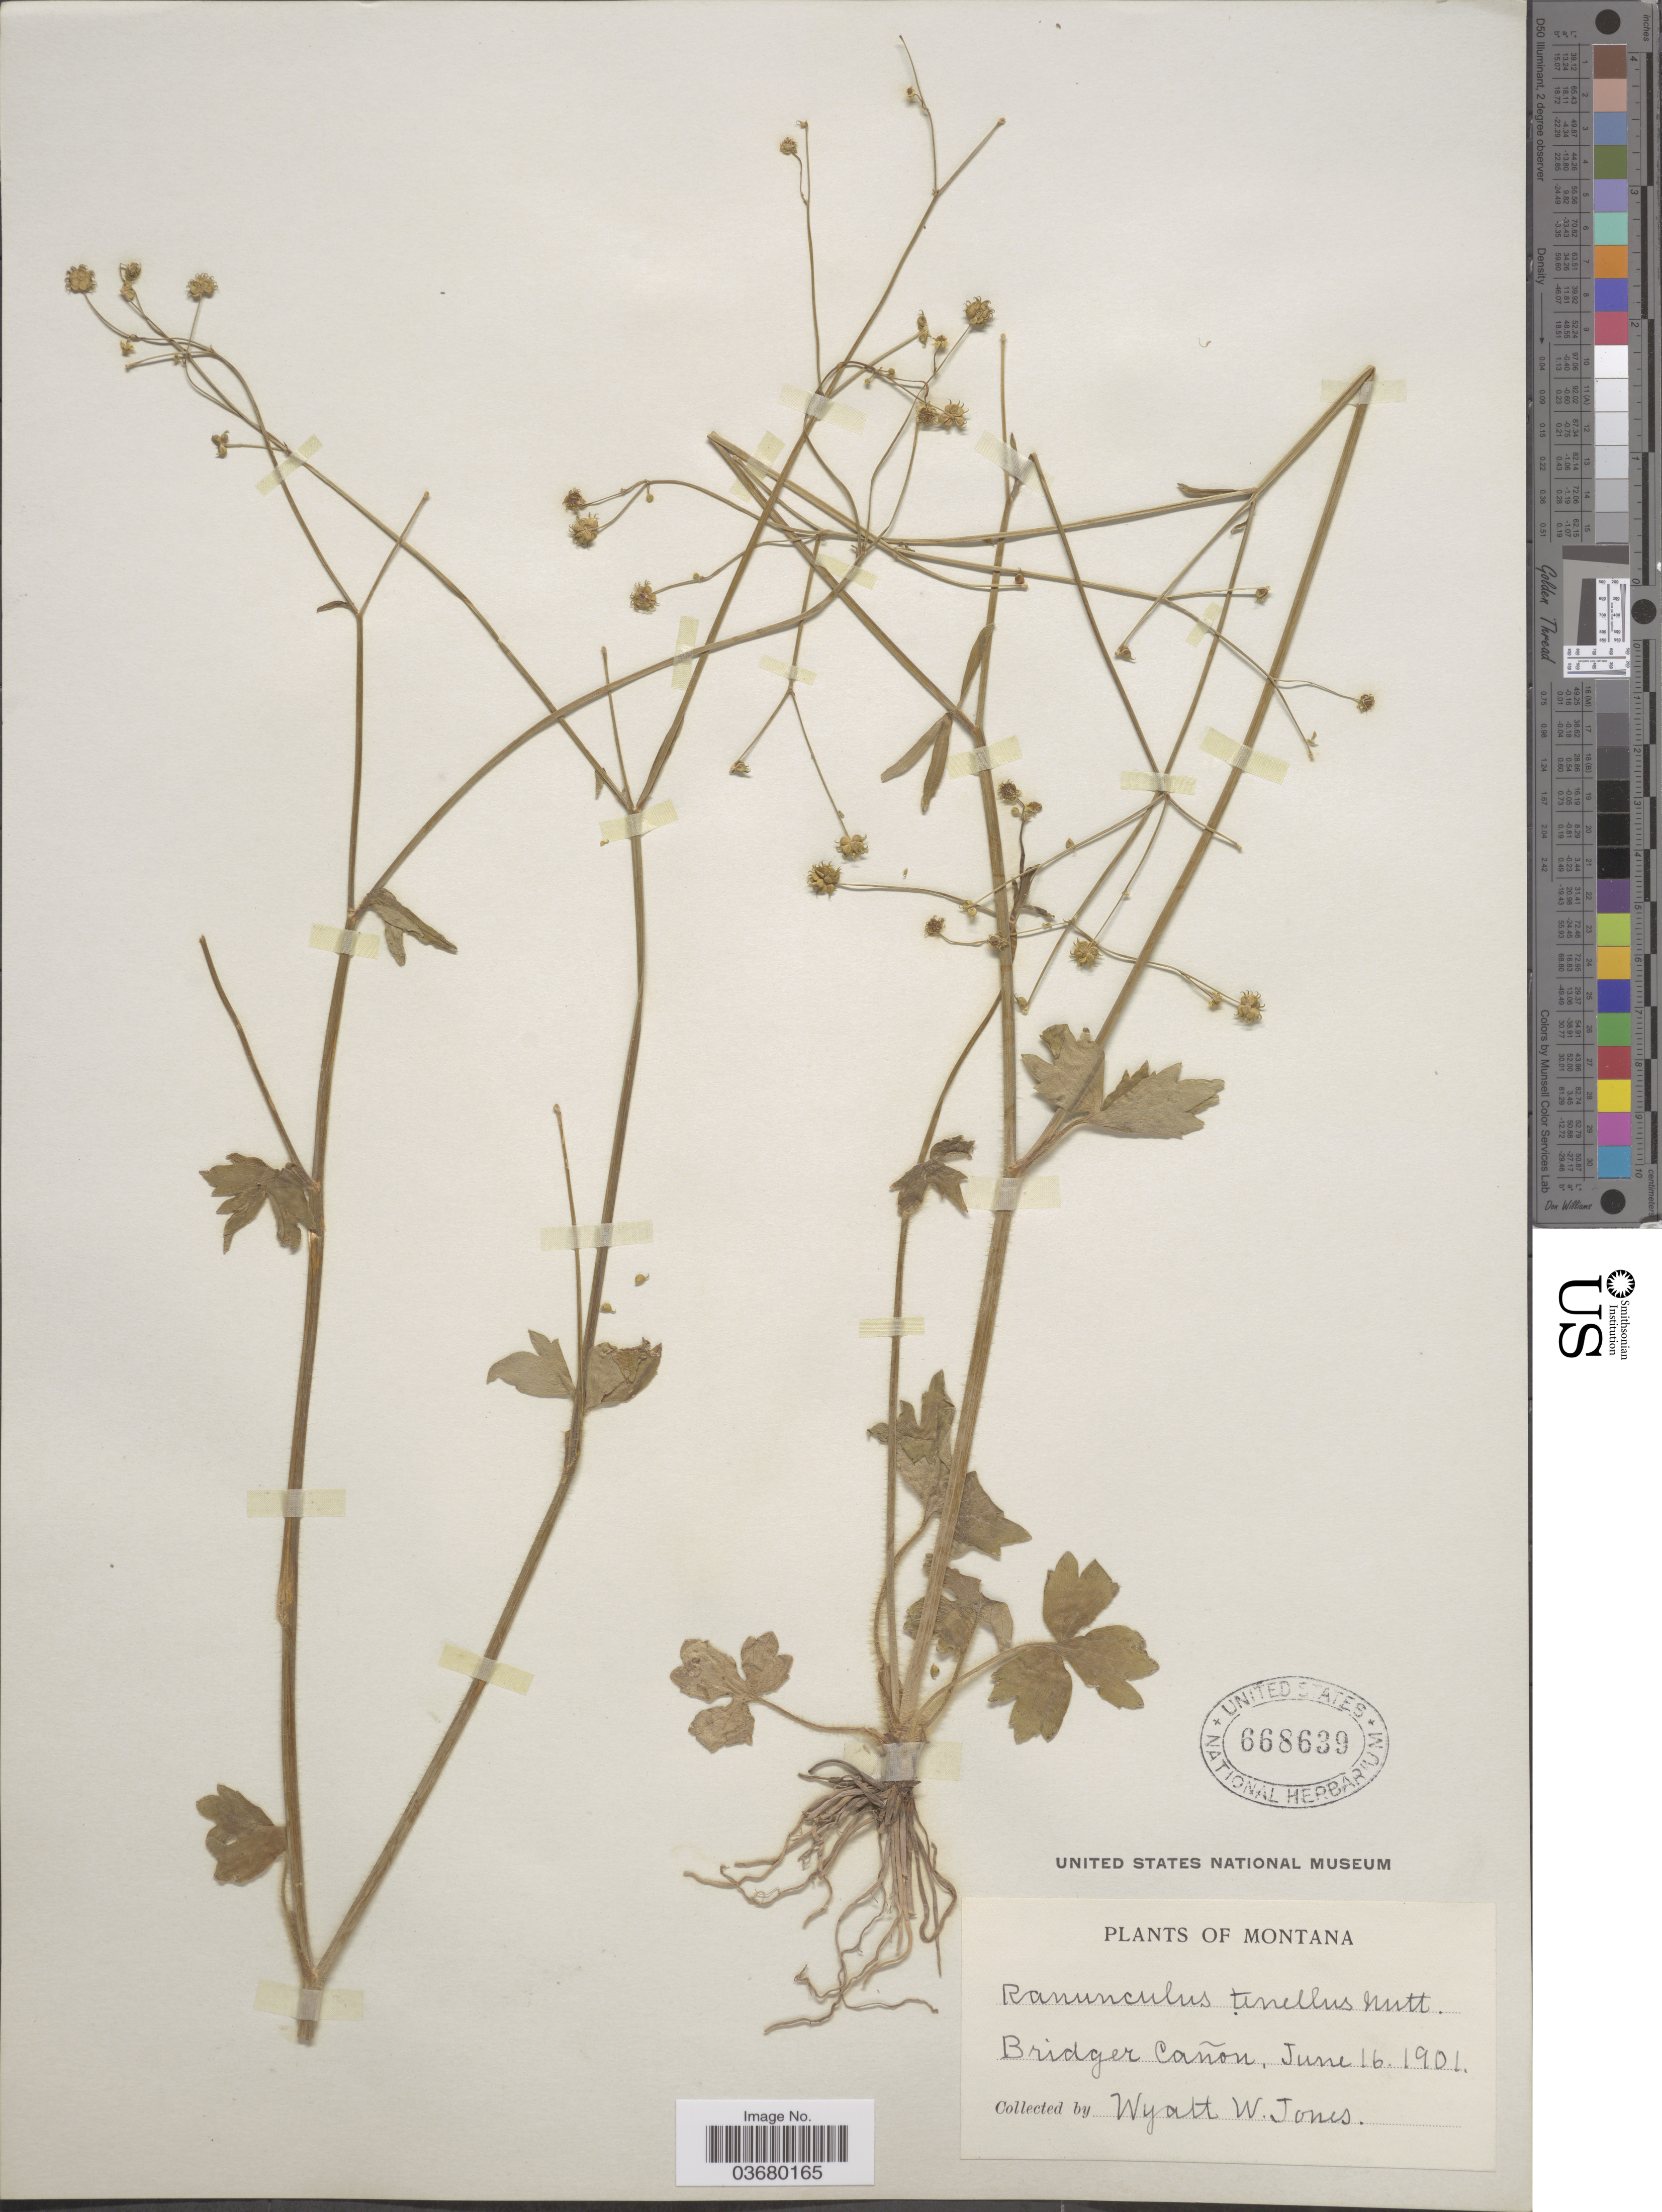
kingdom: Plantae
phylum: Tracheophyta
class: Magnoliopsida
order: Ranunculales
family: Ranunculaceae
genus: Ranunculus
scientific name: Ranunculus bongardii var. tenellus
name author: (A. Gray) Greene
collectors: W. W. Jones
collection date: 1901-06-16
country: United States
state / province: Montana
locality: Bridger Cañon.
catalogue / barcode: US 668639